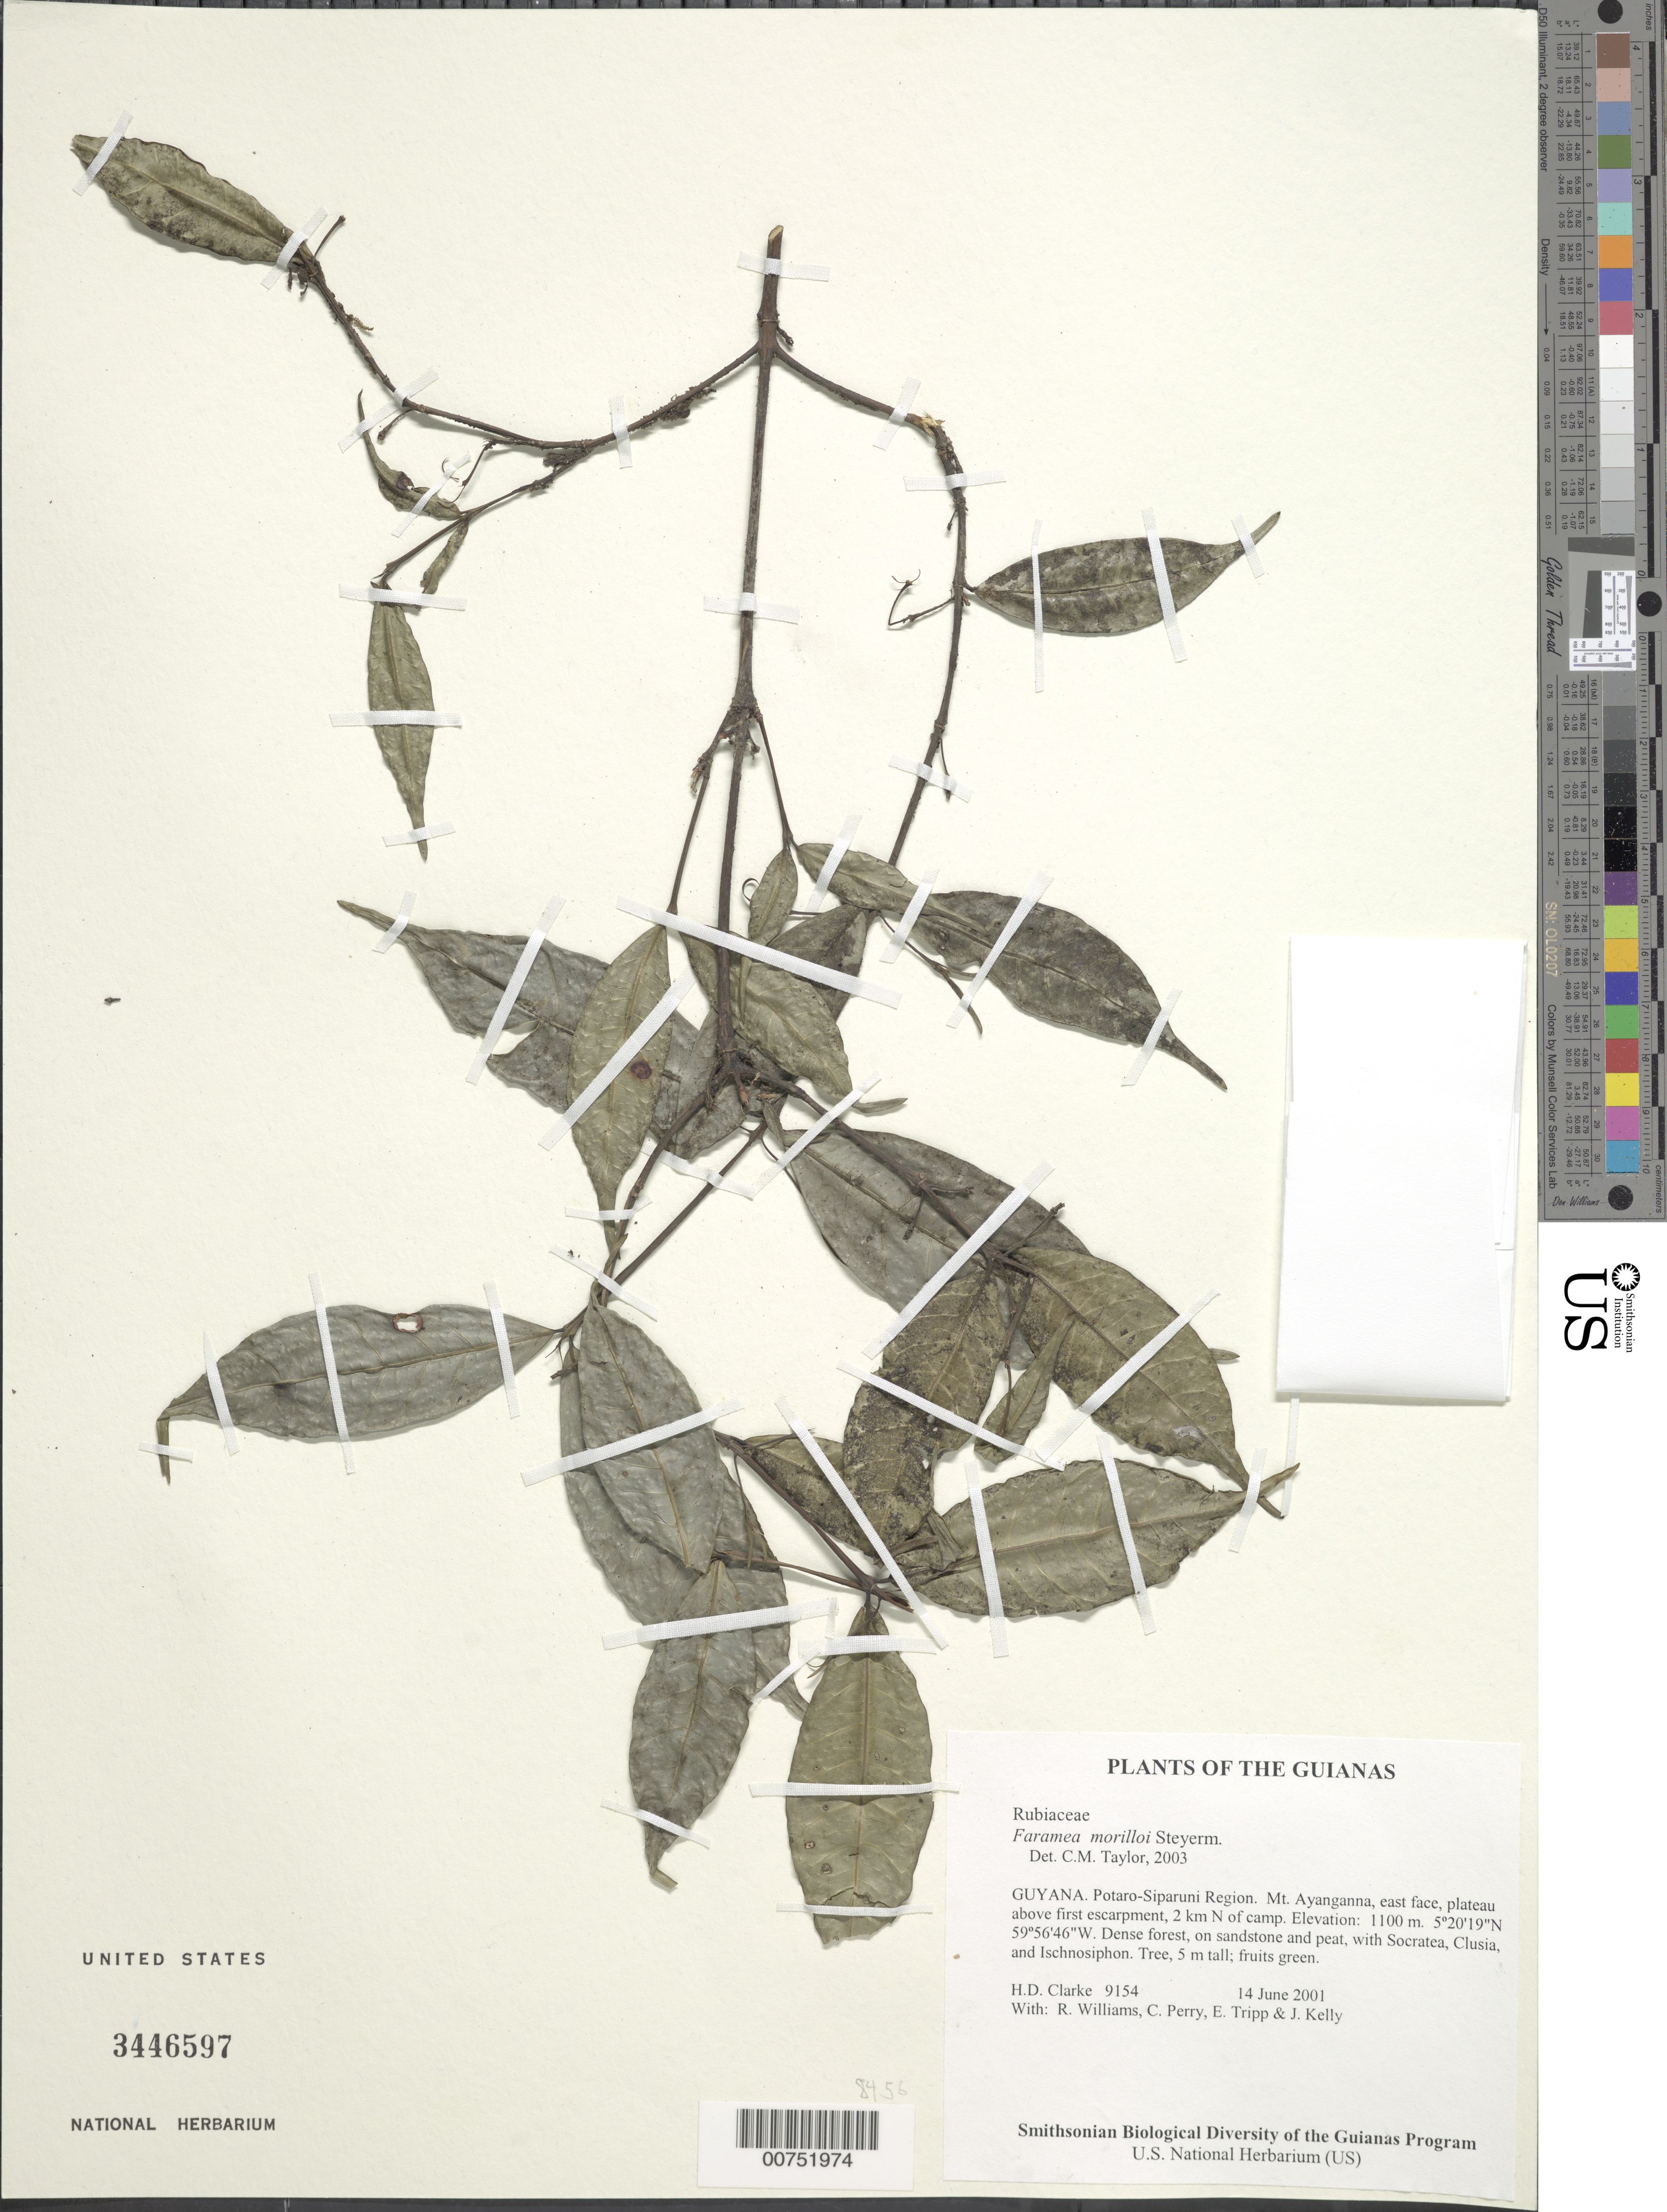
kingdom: Plantae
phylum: Tracheophyta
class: Magnoliopsida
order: Gentianales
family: Rubiaceae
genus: Faramea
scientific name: Faramea morilloi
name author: Steyerm.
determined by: Taylor, Charlotte M.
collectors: H. D. Clarke, R. Williams, C. Perry, E. Tripp & J. Kelly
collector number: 9154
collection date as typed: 14 June 2001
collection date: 2001-06-14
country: Guyana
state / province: Potaro-Siparuni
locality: Mt. Ayanganna, east face, plateau above first escarpment, 2 km N of camp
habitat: Dense forest, on sandstone and peat, with Socratea, Clusia, and Ischnosiphon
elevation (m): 1100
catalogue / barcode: US 3446597